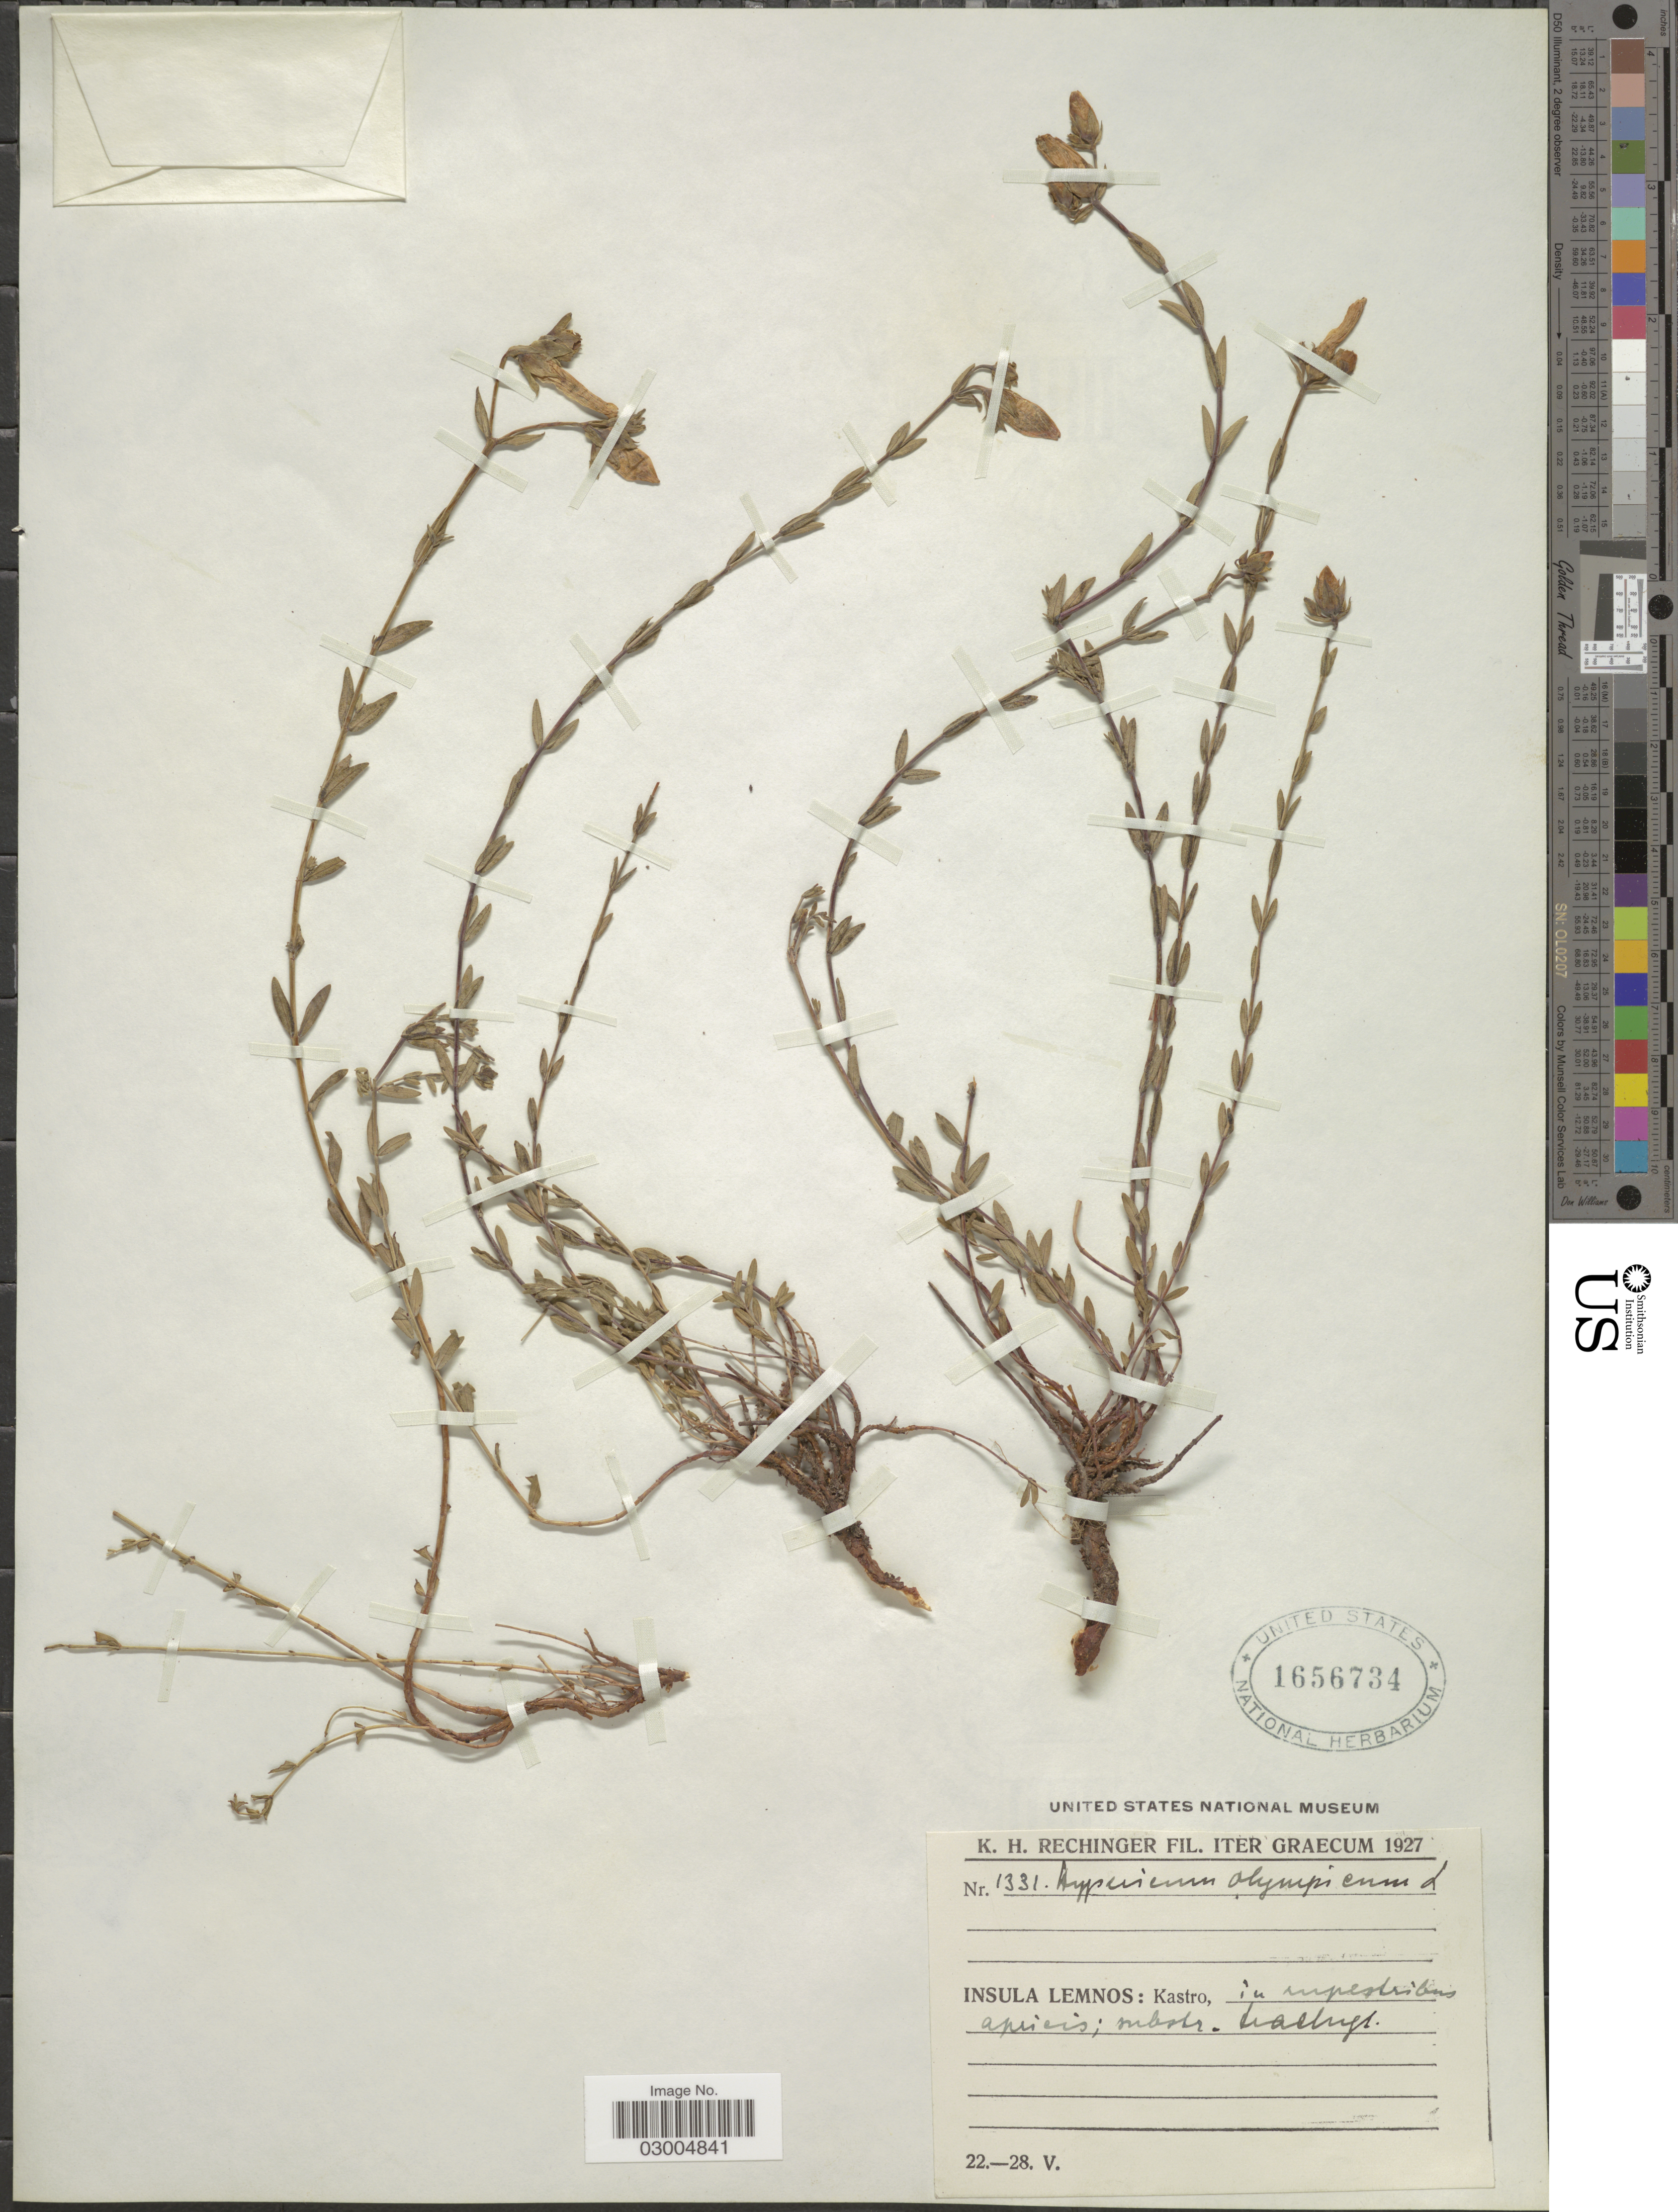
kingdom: Plantae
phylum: Tracheophyta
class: Magnoliopsida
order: Malpighiales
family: Hypericaceae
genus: Hypericum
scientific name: Hypericum olympicum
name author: L.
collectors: K. H. Rechinger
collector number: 1331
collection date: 1927-05-22/1927-05-28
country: Greece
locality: Insula Lemnos: Kastro, in rupestribus apricis.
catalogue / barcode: US 1656734